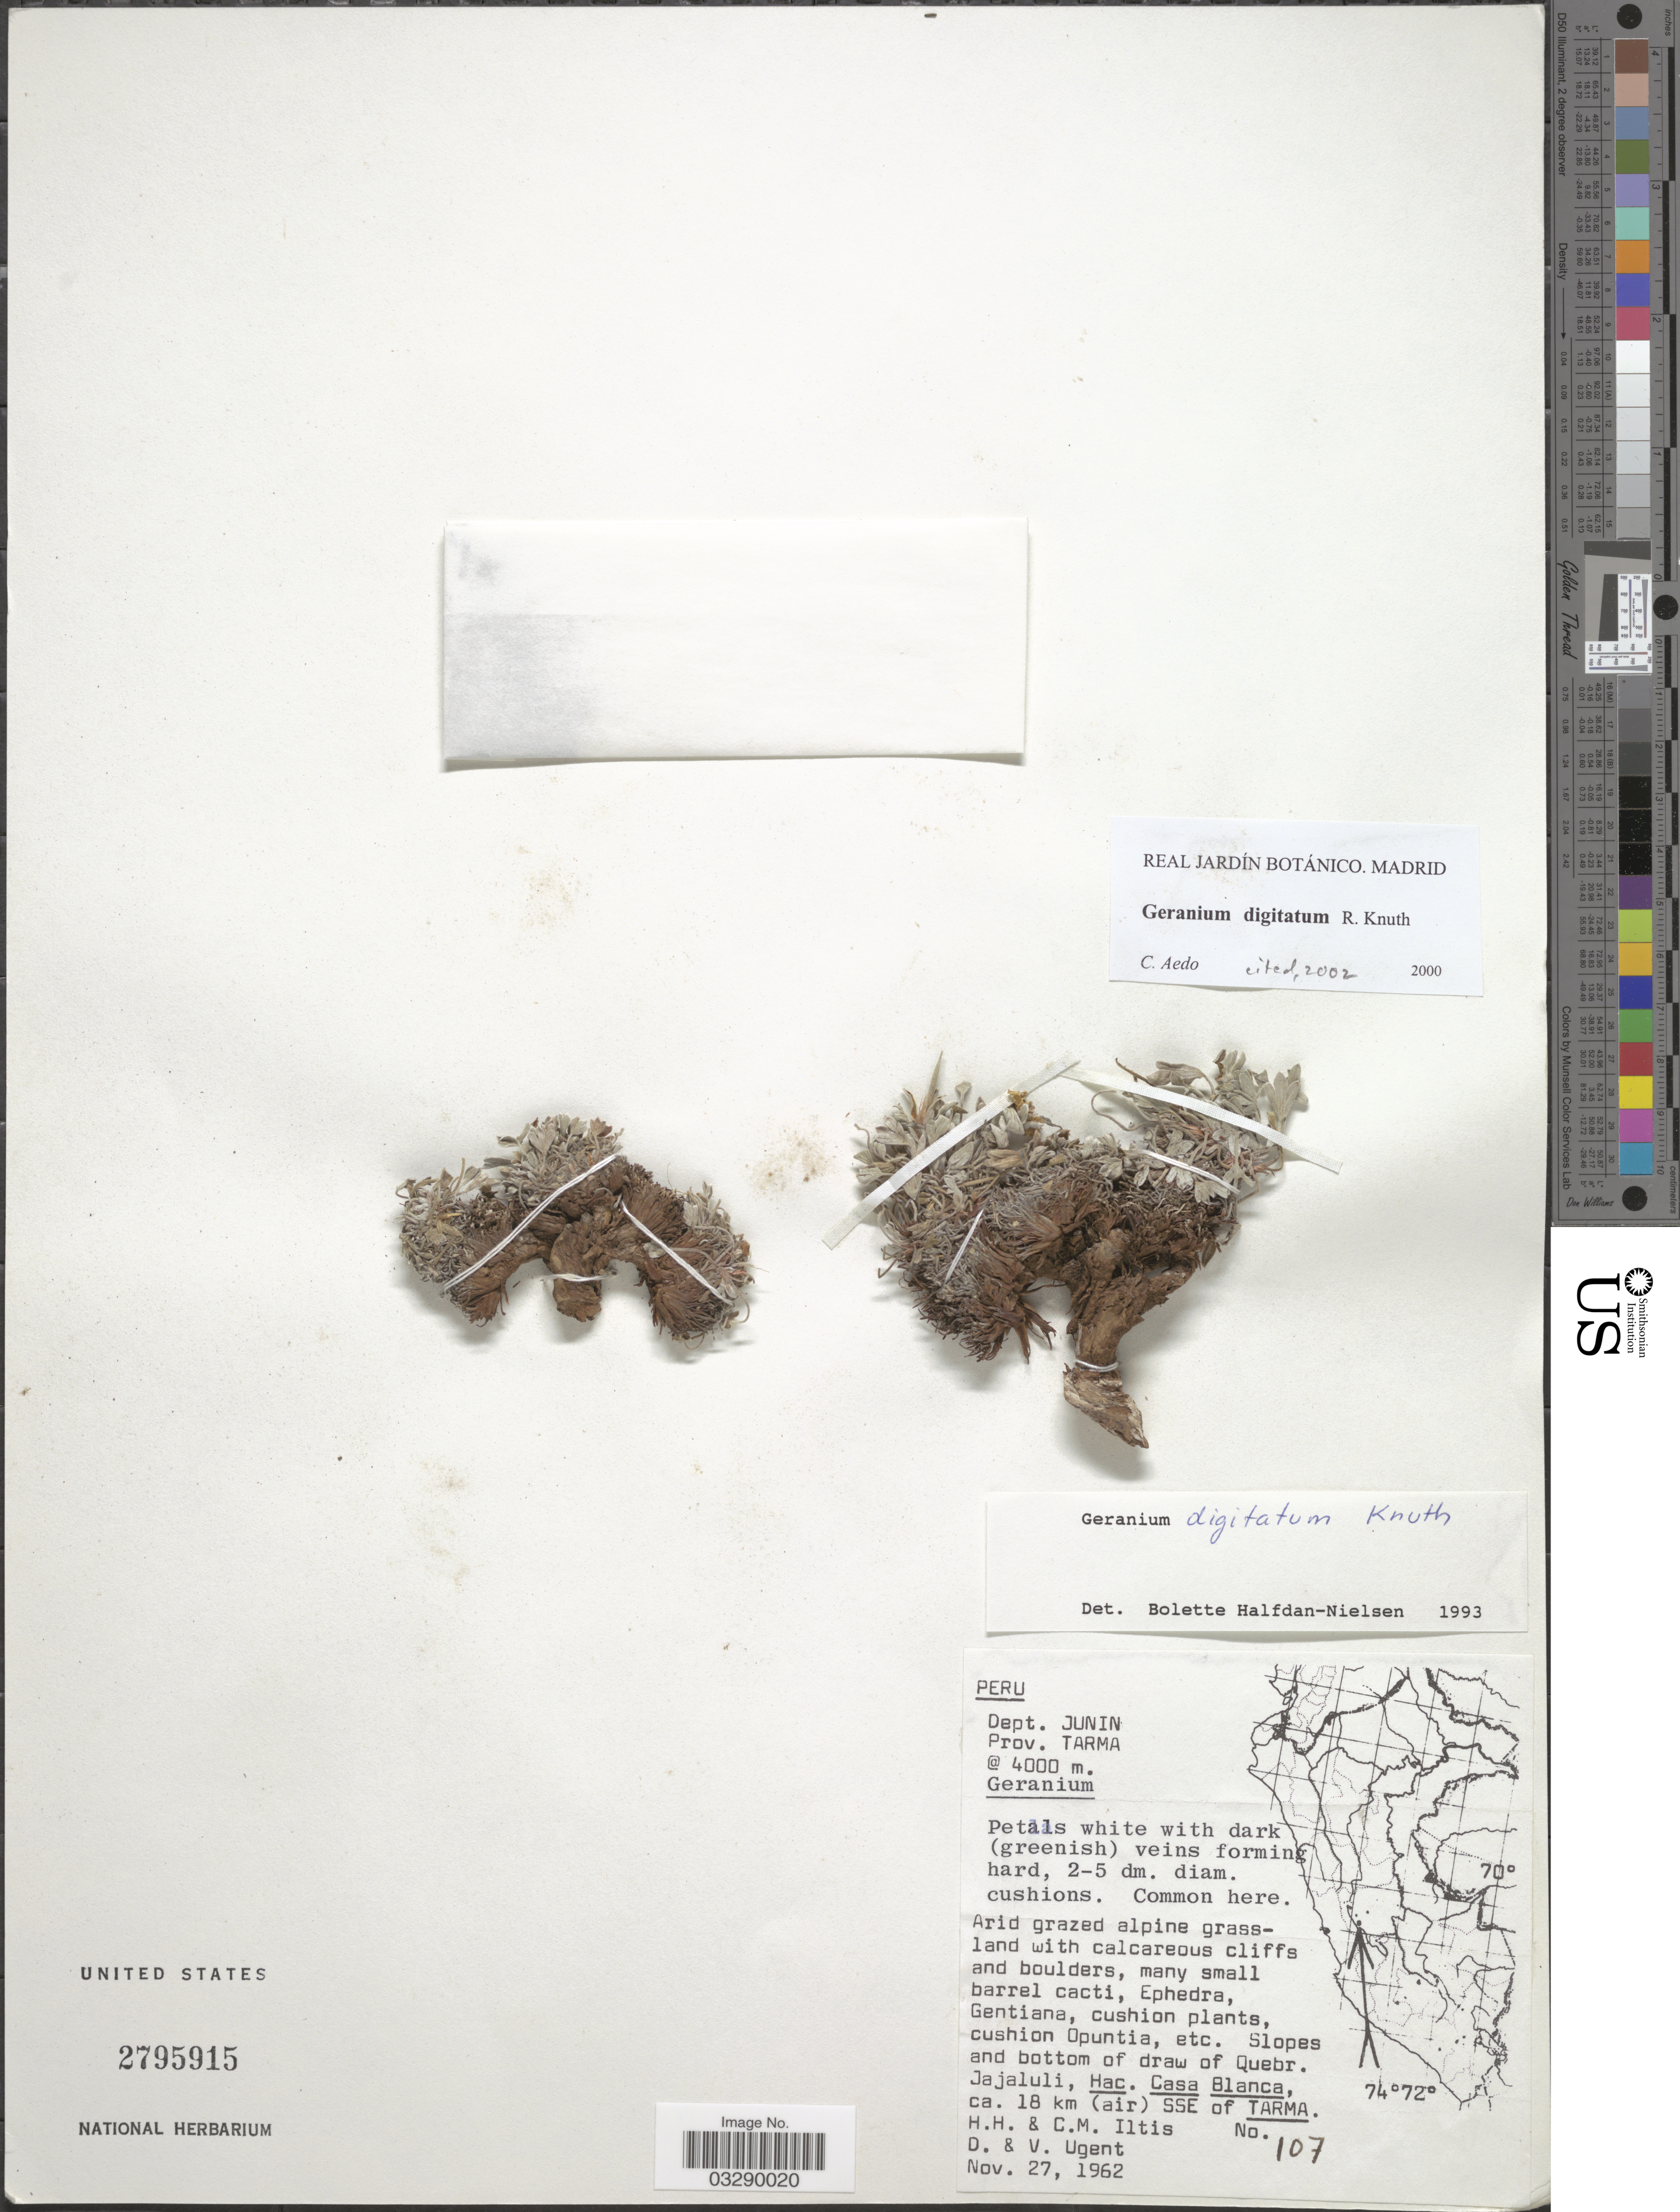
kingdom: Plantae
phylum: Tracheophyta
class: Magnoliopsida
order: Geraniales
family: Geraniaceae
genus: Geranium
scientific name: Geranium digitatum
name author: R. Knuth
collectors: H. H. Iltis, C. M Iltis, D. Ugent & V. Ugent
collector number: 107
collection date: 1962-11-27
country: Peru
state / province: Junín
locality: Dept. Junin. Prov. Tarma. Slopes and bottom of draw of Quebr. Jajaluli, Hac. Casa Blanca, ca. 18 km (air) SSE of Tarma.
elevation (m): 4000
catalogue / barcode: US 2795915